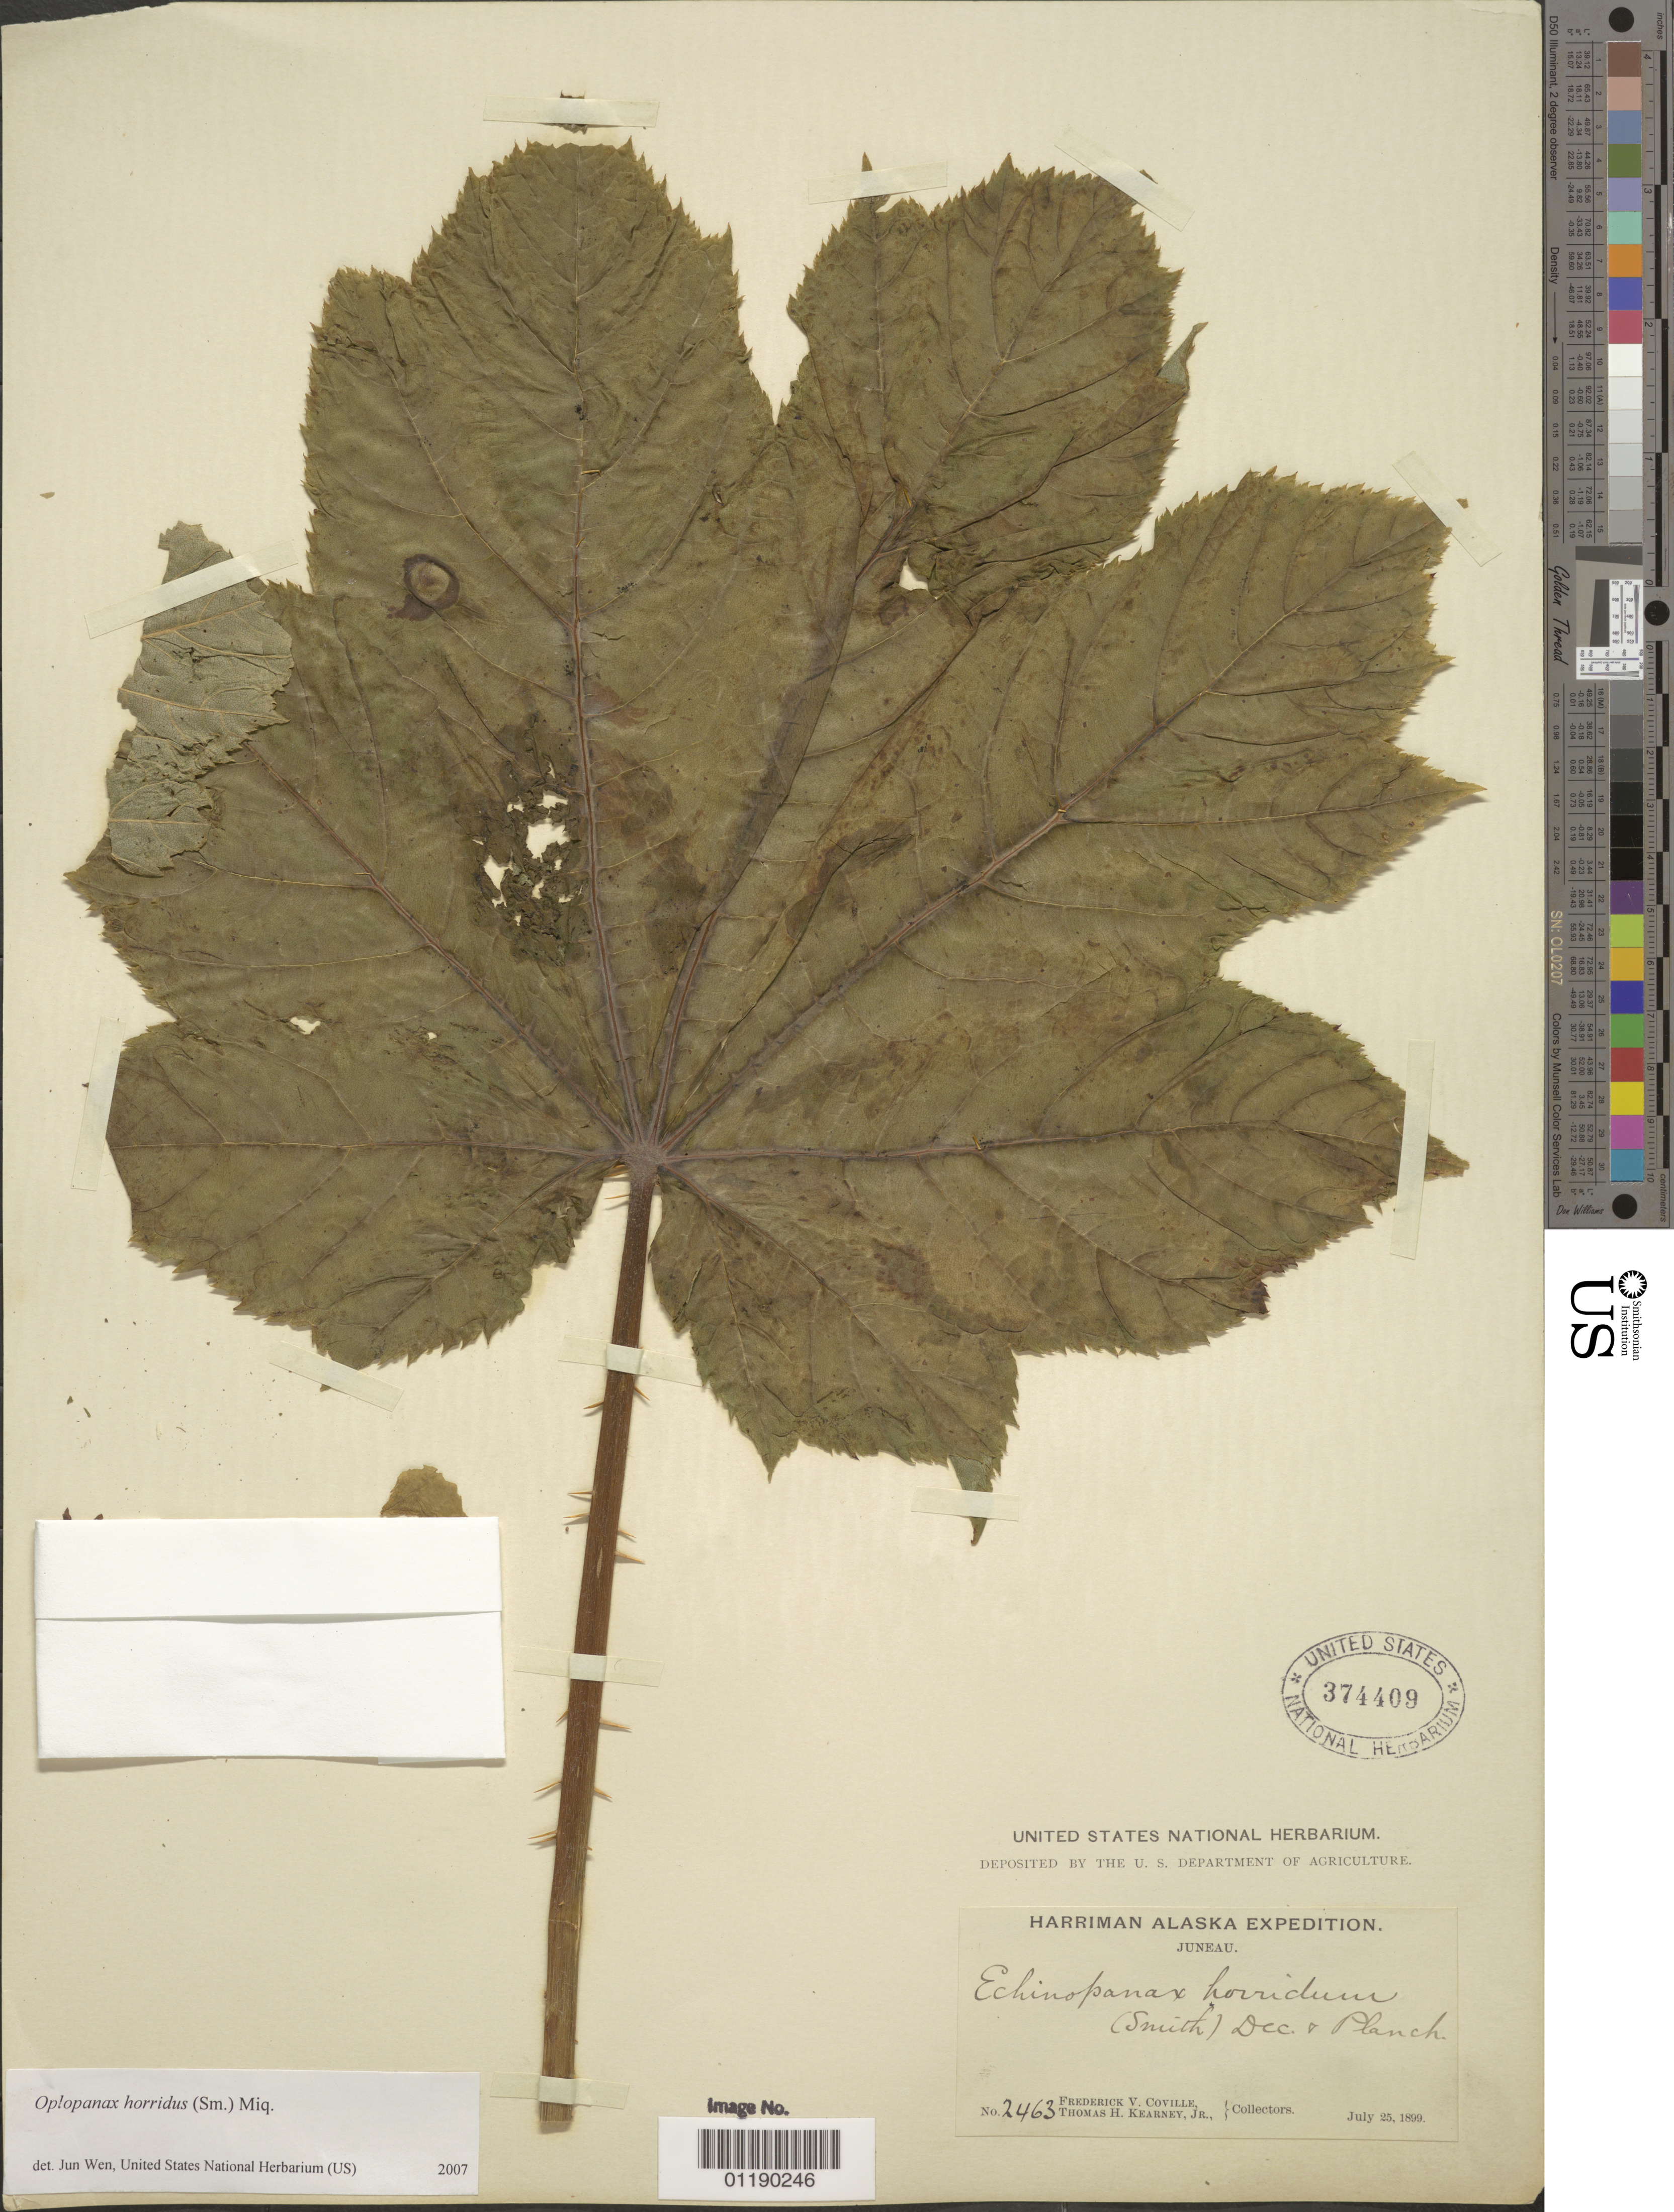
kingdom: Plantae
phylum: Tracheophyta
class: Magnoliopsida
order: Apiales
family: Araliaceae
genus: Oplopanax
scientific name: Oplopanax horridus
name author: (Sm.) Miq.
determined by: Wen, Jun, (BOT), Smithsonian Institution - National Museum of Natural History (UNITED STATES)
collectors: F. V. Coville & T. H. Kearney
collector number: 2463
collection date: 1899-07-25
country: United States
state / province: Alaska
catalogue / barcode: US 374409